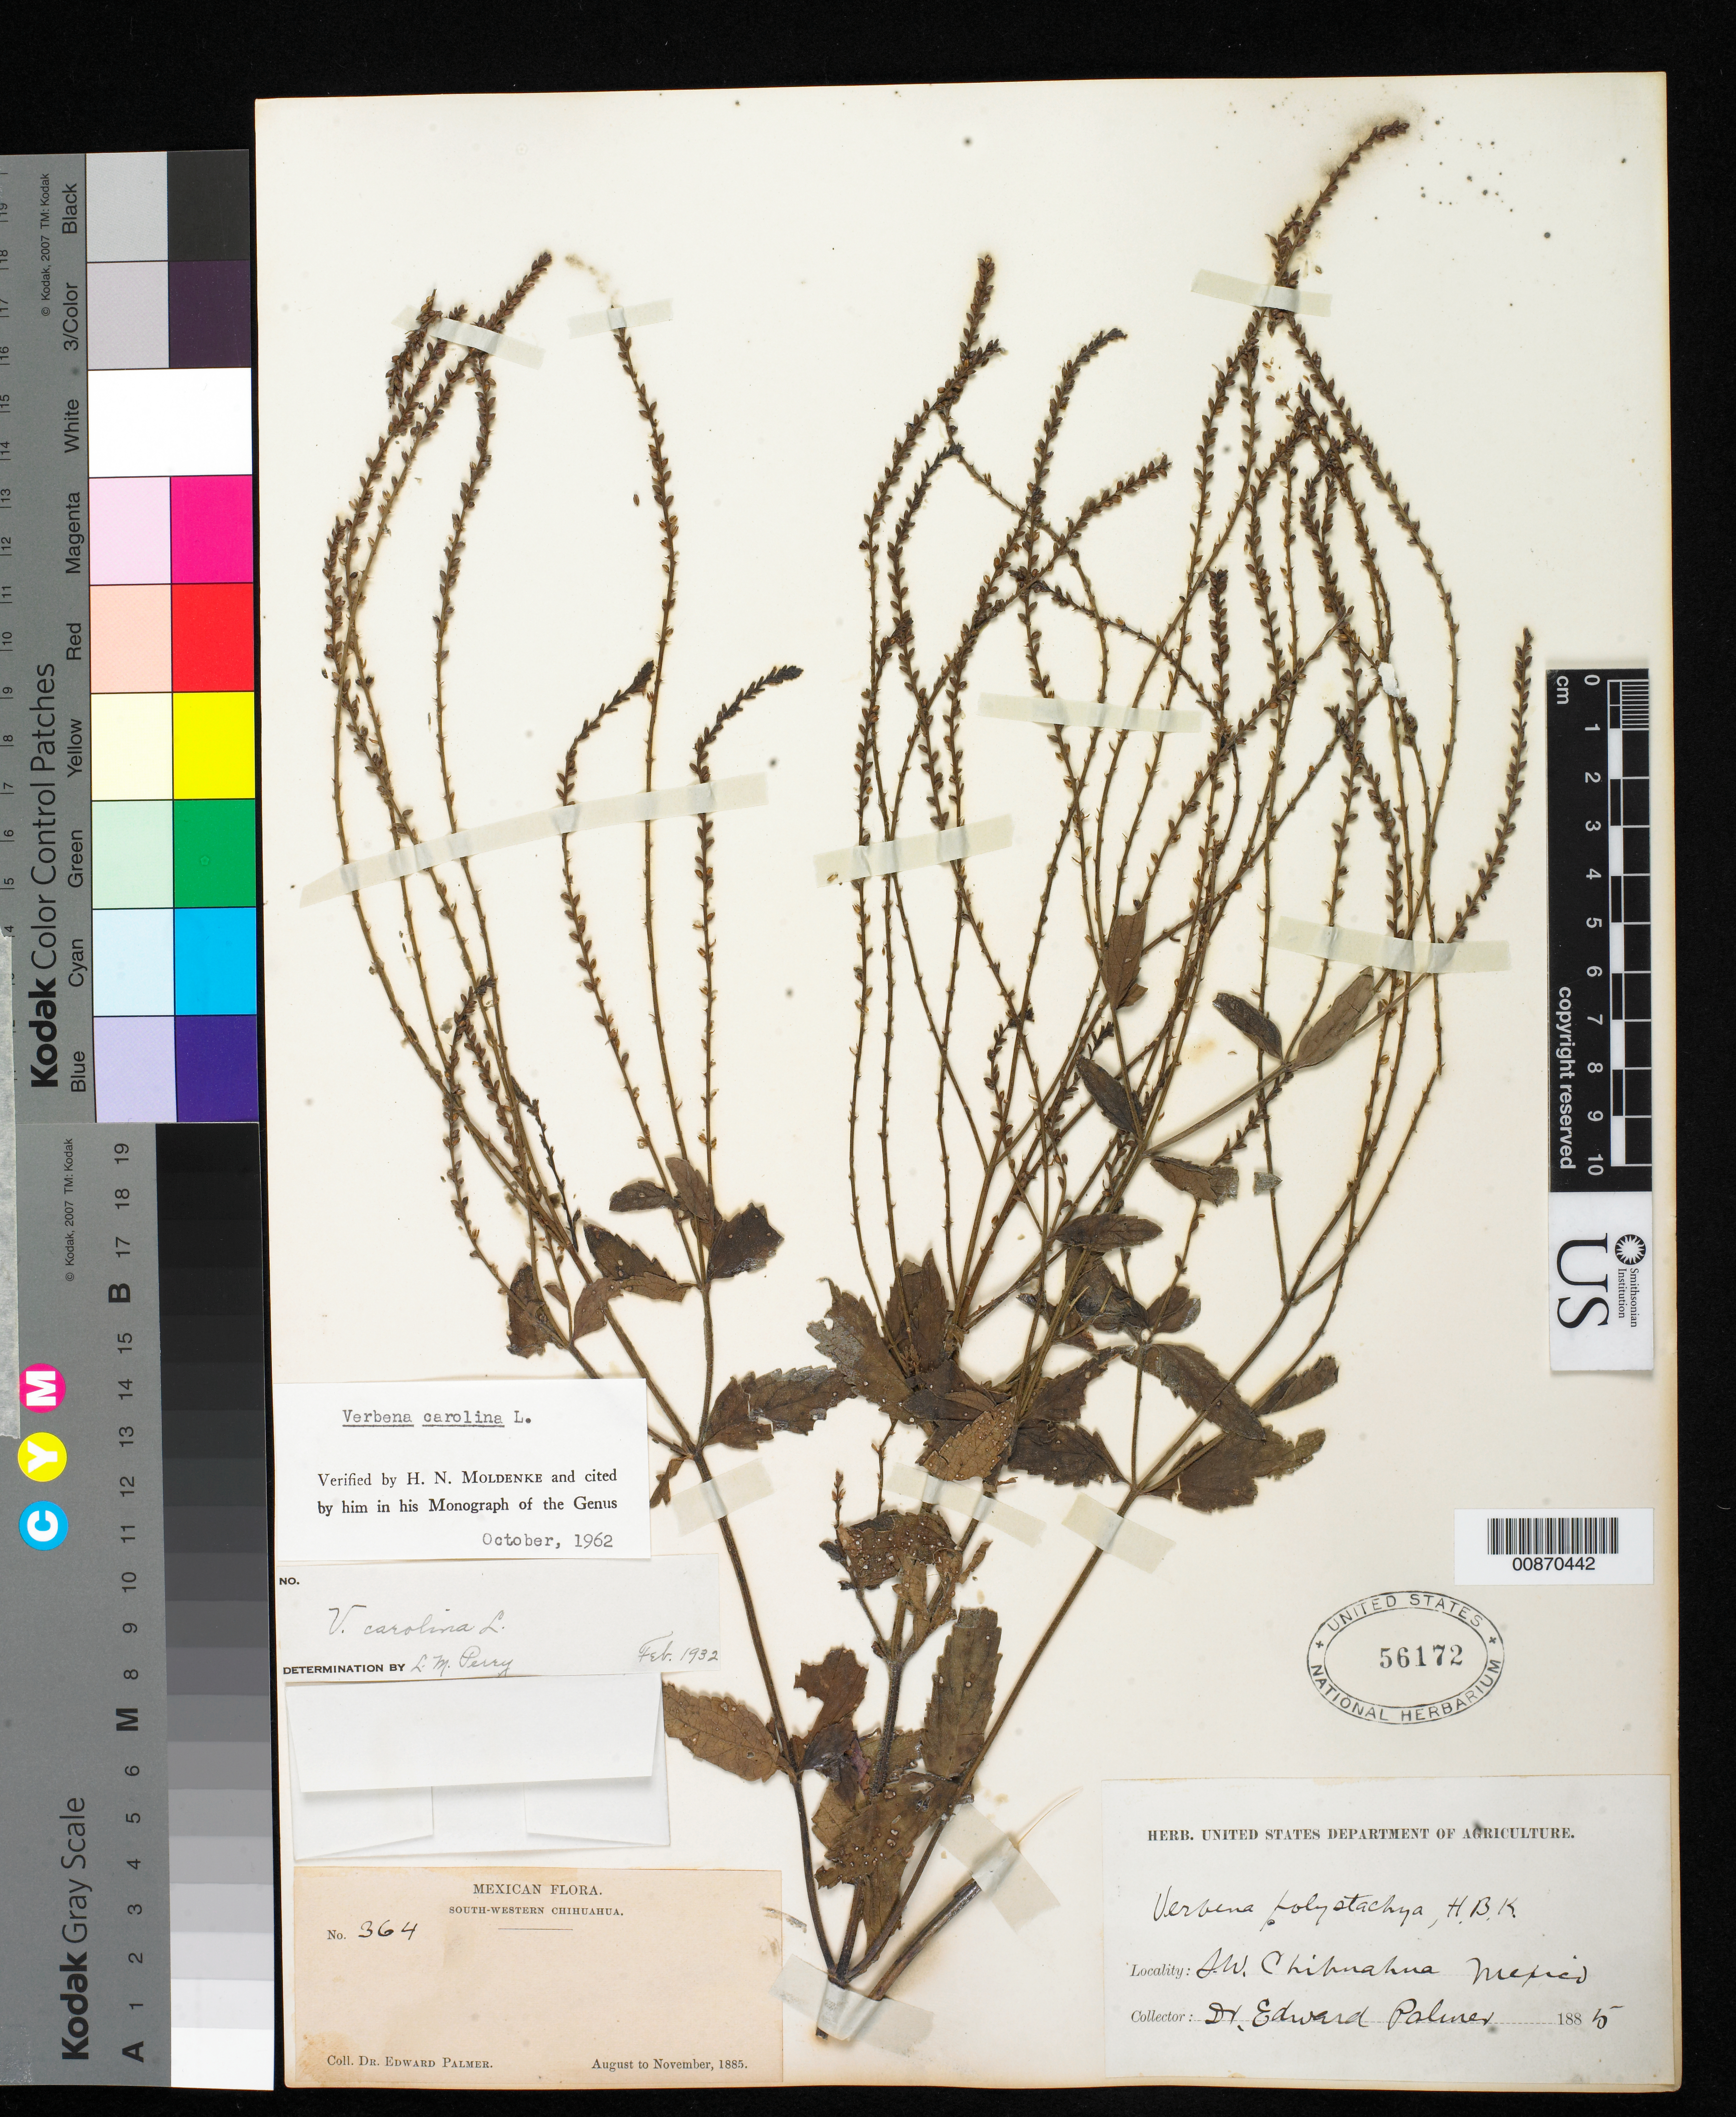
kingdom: Plantae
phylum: Tracheophyta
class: Magnoliopsida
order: Lamiales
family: Verbenaceae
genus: Verbena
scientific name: Verbena carolina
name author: L.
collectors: E. Palmer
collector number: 364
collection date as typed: Aug 1885 to -- Nov 1885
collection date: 1885-08/1885-11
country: Mexico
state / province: Chihuahua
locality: South-Western Chihuahua.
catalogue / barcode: US 56172